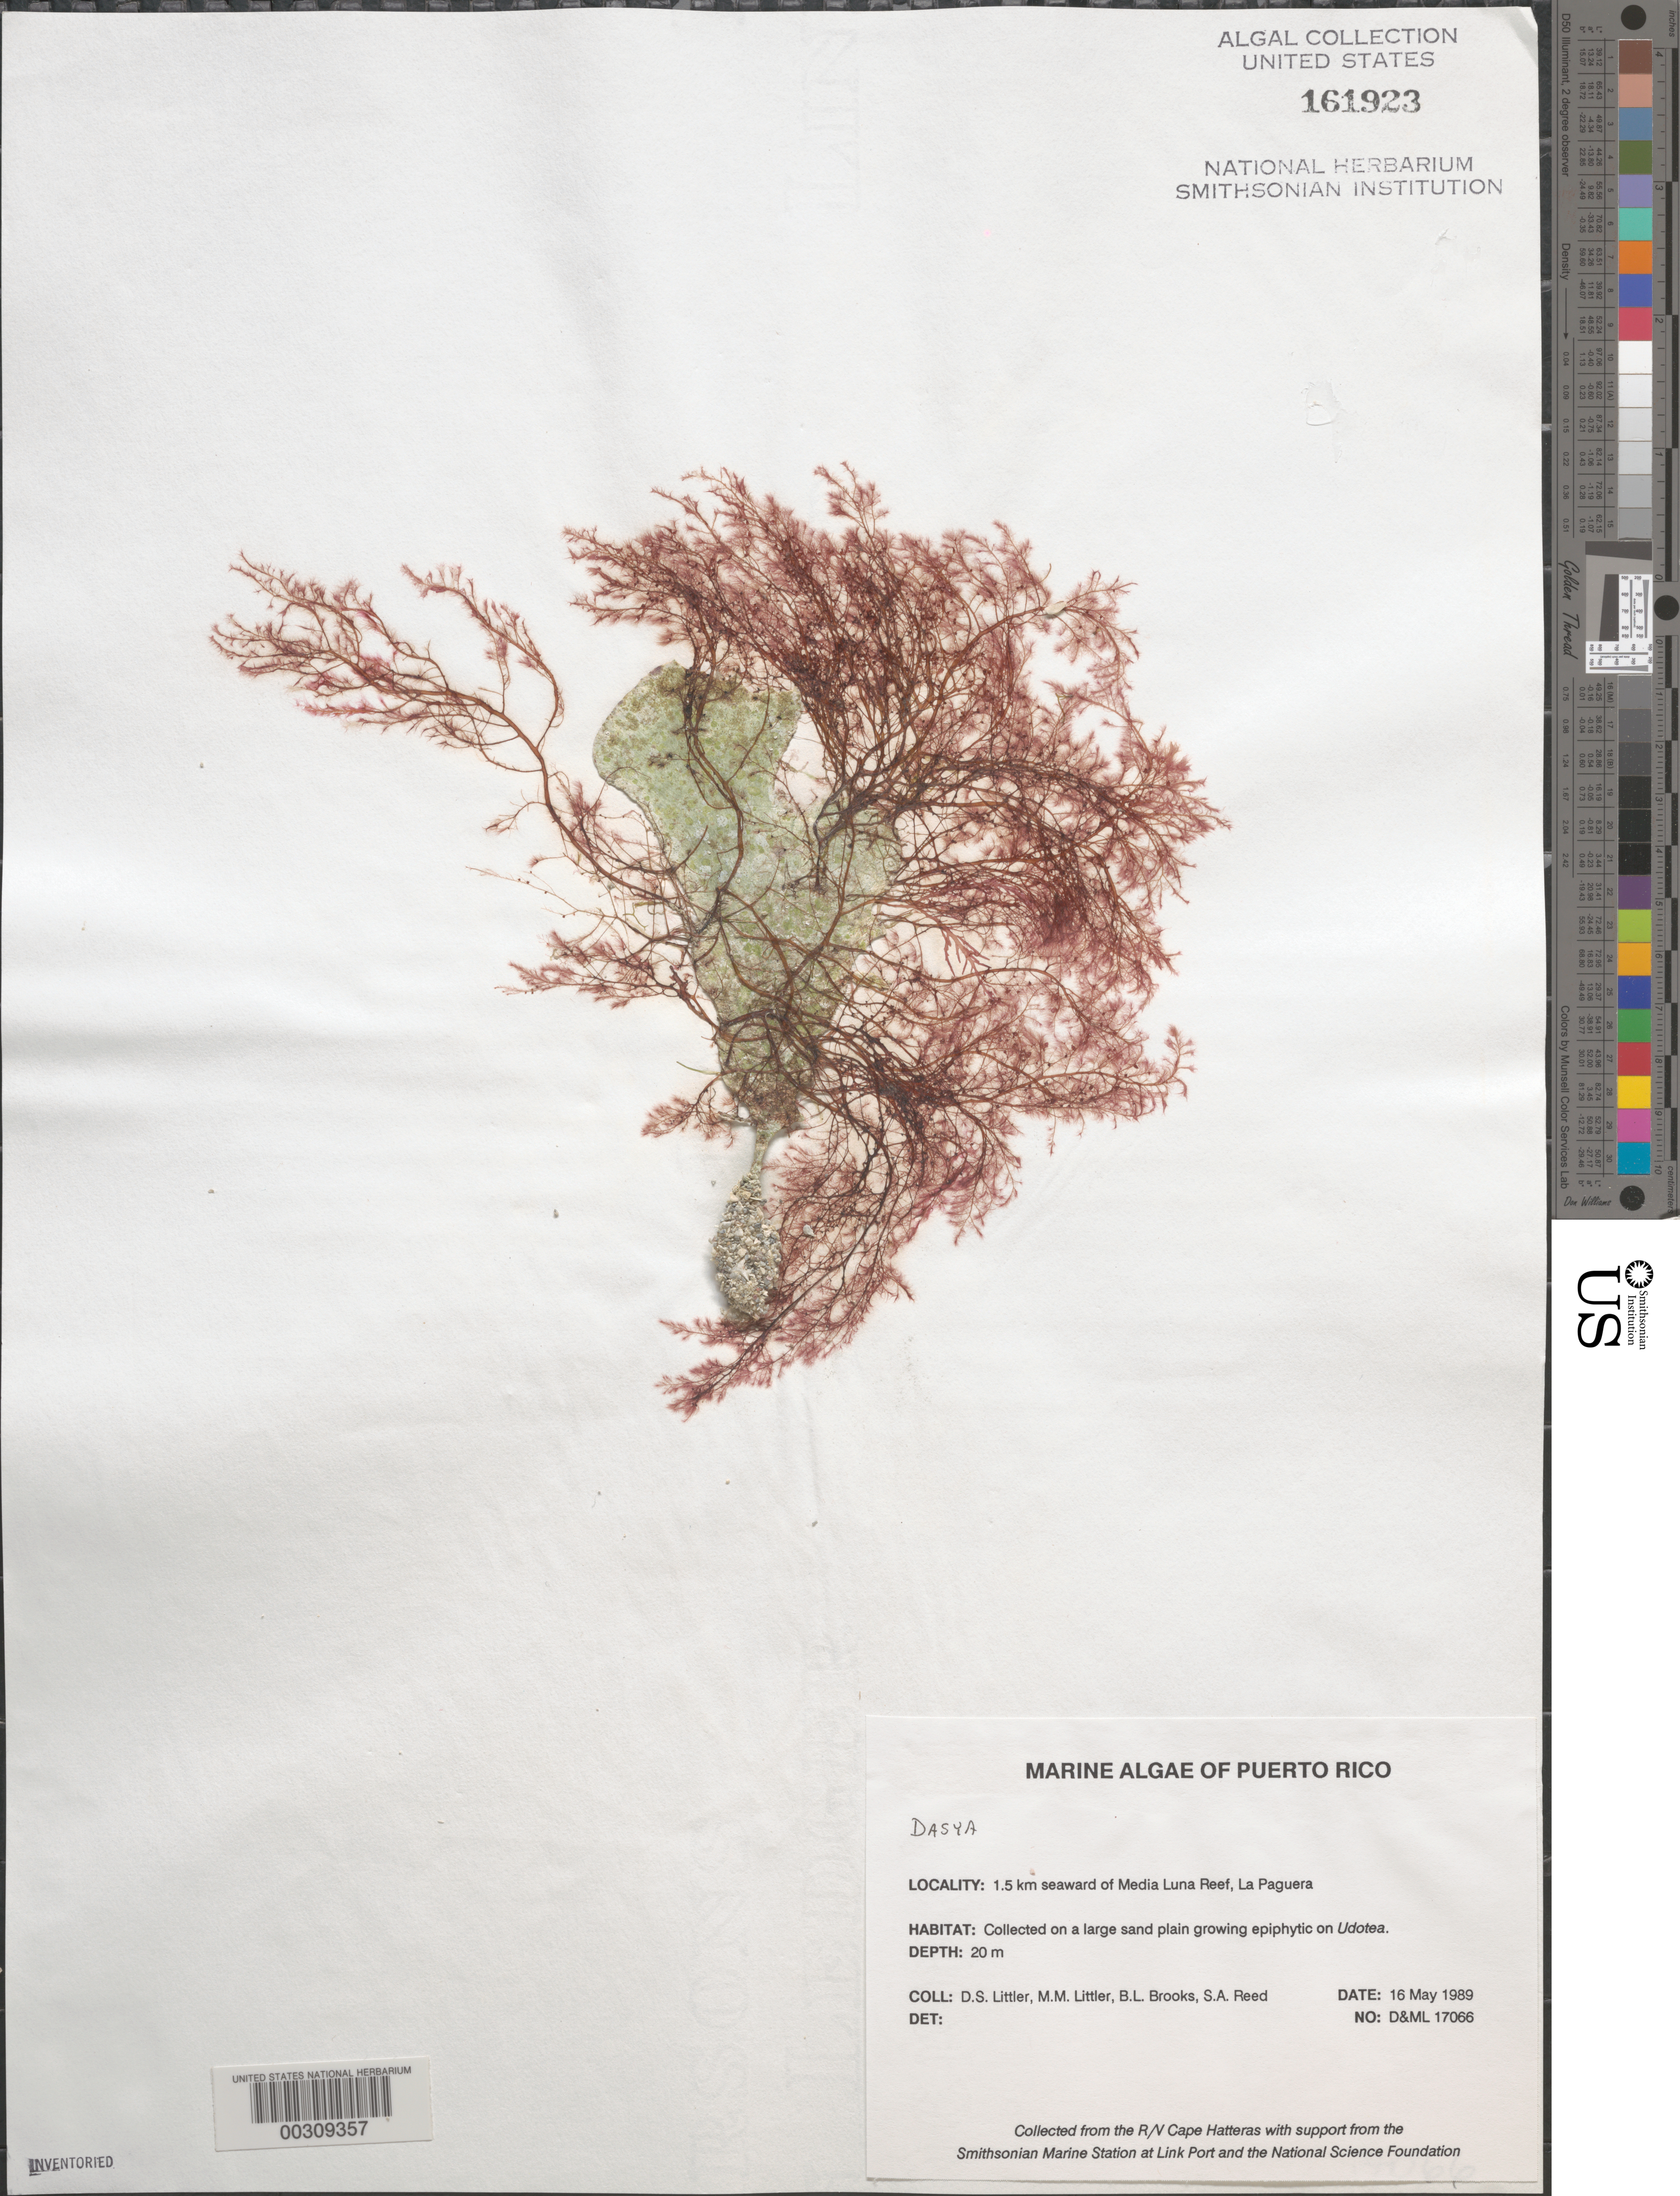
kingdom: Plantae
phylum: Rhodophyta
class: Florideophyceae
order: Ceramiales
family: Dasyaceae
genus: Dasya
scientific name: Dasya sp.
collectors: D. S. Littler, M. M. Littler, B. Brooks & S. Reed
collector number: D&ML 17066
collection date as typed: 16 May 1989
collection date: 1989-05-16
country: Puerto Rico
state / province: Lajas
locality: La Parguera, 1.5 km seaward of Media Luna Reef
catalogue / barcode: US 161923